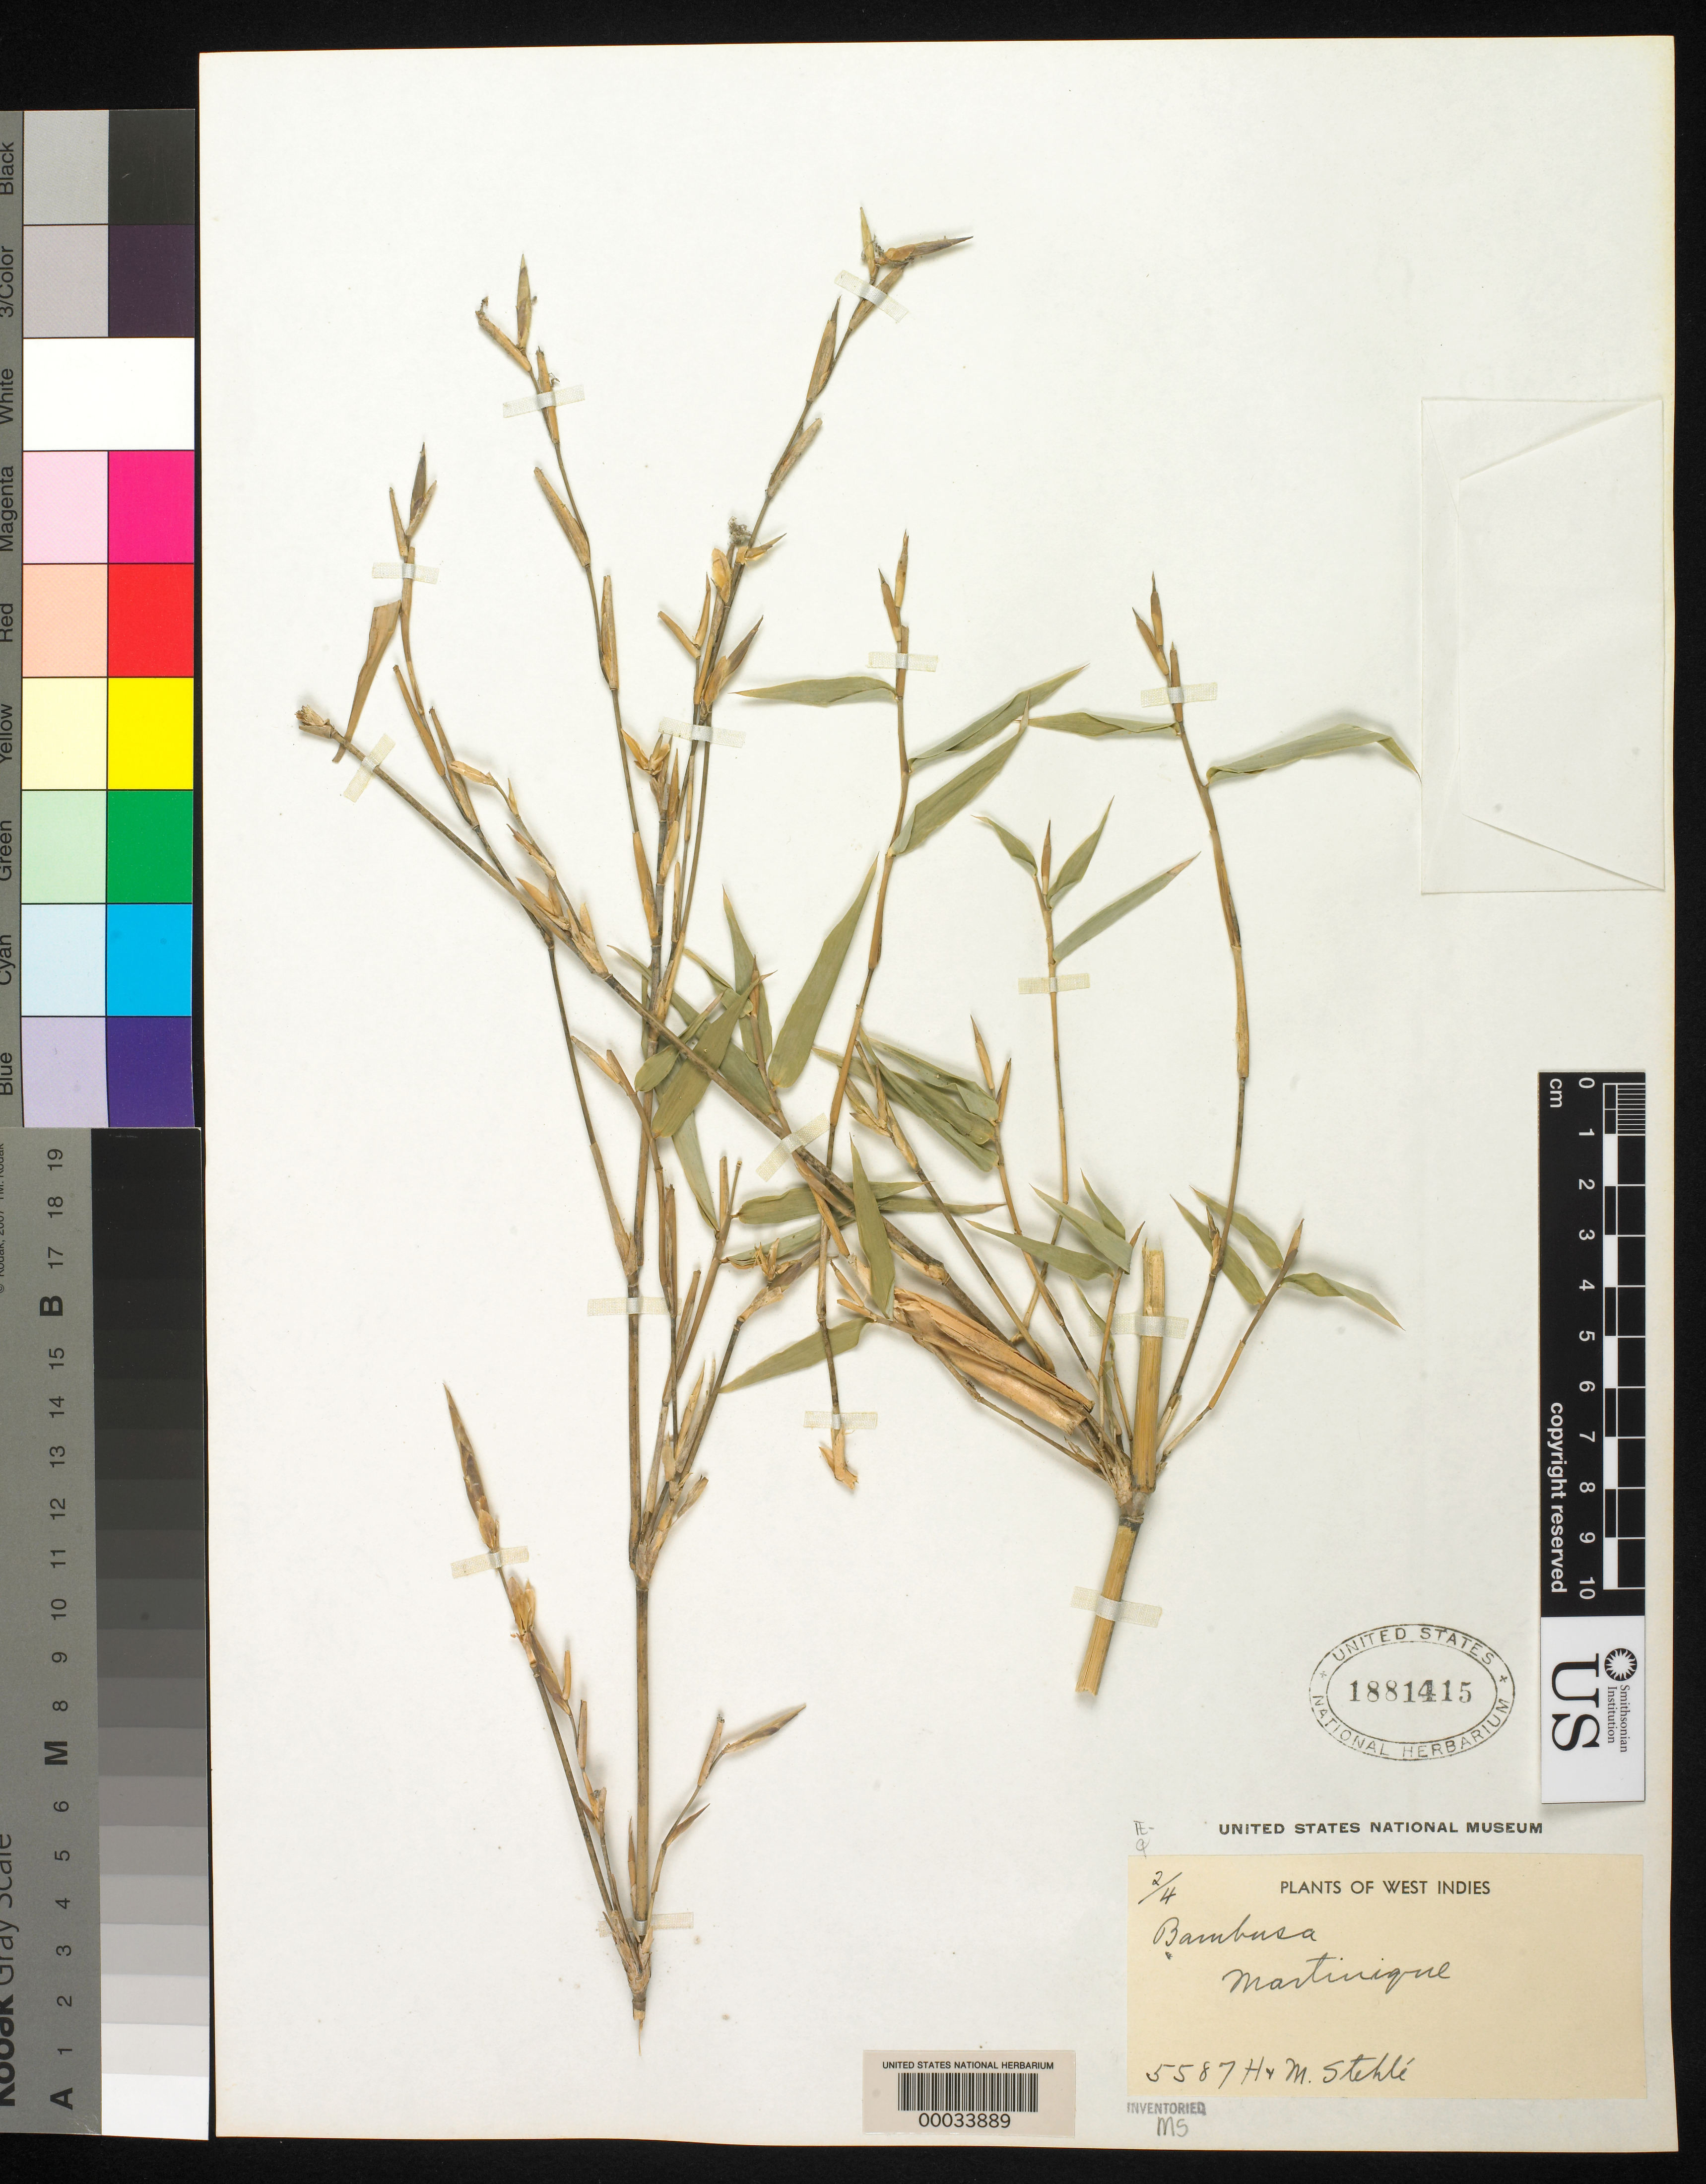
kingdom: Plantae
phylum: Tracheophyta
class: Liliopsida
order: Poales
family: Poaceae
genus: Bambusa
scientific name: Bambusa multiplex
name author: (Lour.) Raeusch. ex Schult. & Schult. f.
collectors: H. Stehlé & M. Stehlé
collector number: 5587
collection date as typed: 12 Dec 1944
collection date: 1944-12-12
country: Martinique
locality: Lagarde, tivoli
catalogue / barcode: US 1881415